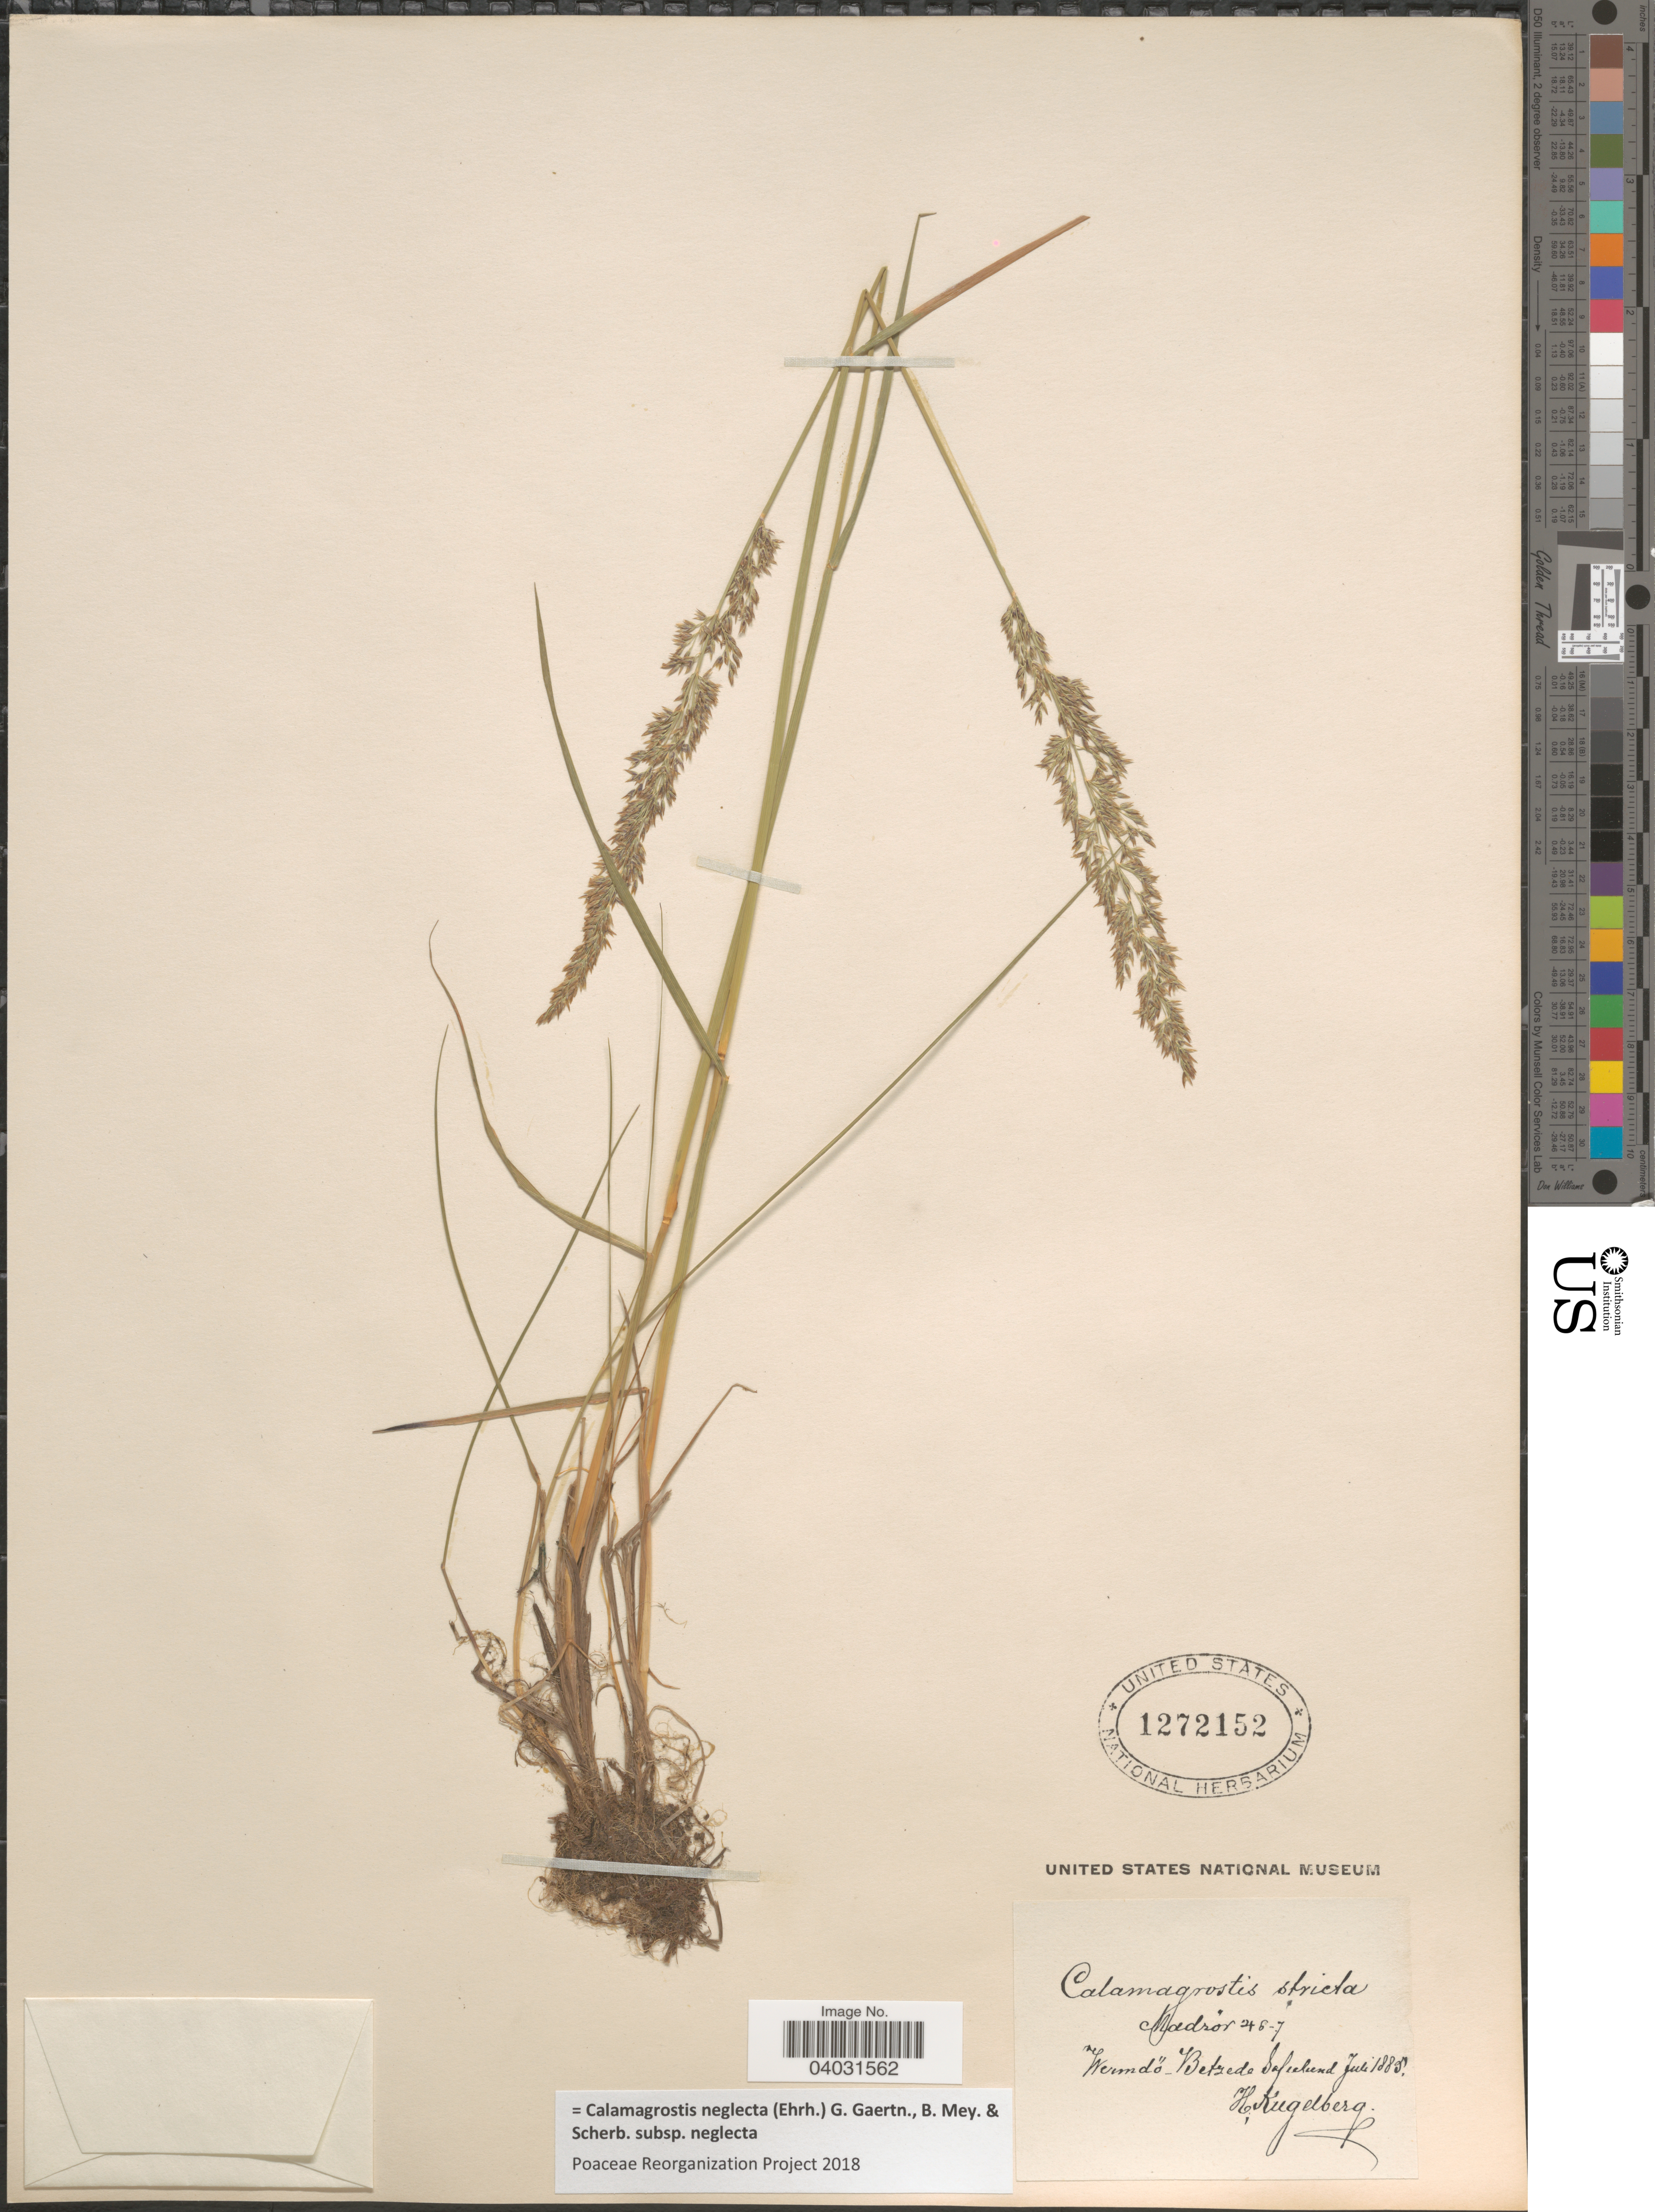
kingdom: Plantae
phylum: Tracheophyta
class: Liliopsida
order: Poales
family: Poaceae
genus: Calamagrostis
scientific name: Calamagrostis neglecta subsp. neglecta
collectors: H. Kugelberg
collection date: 1885-07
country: Sweden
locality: "Wermdo". Betsede Sofielund.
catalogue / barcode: US 1272152